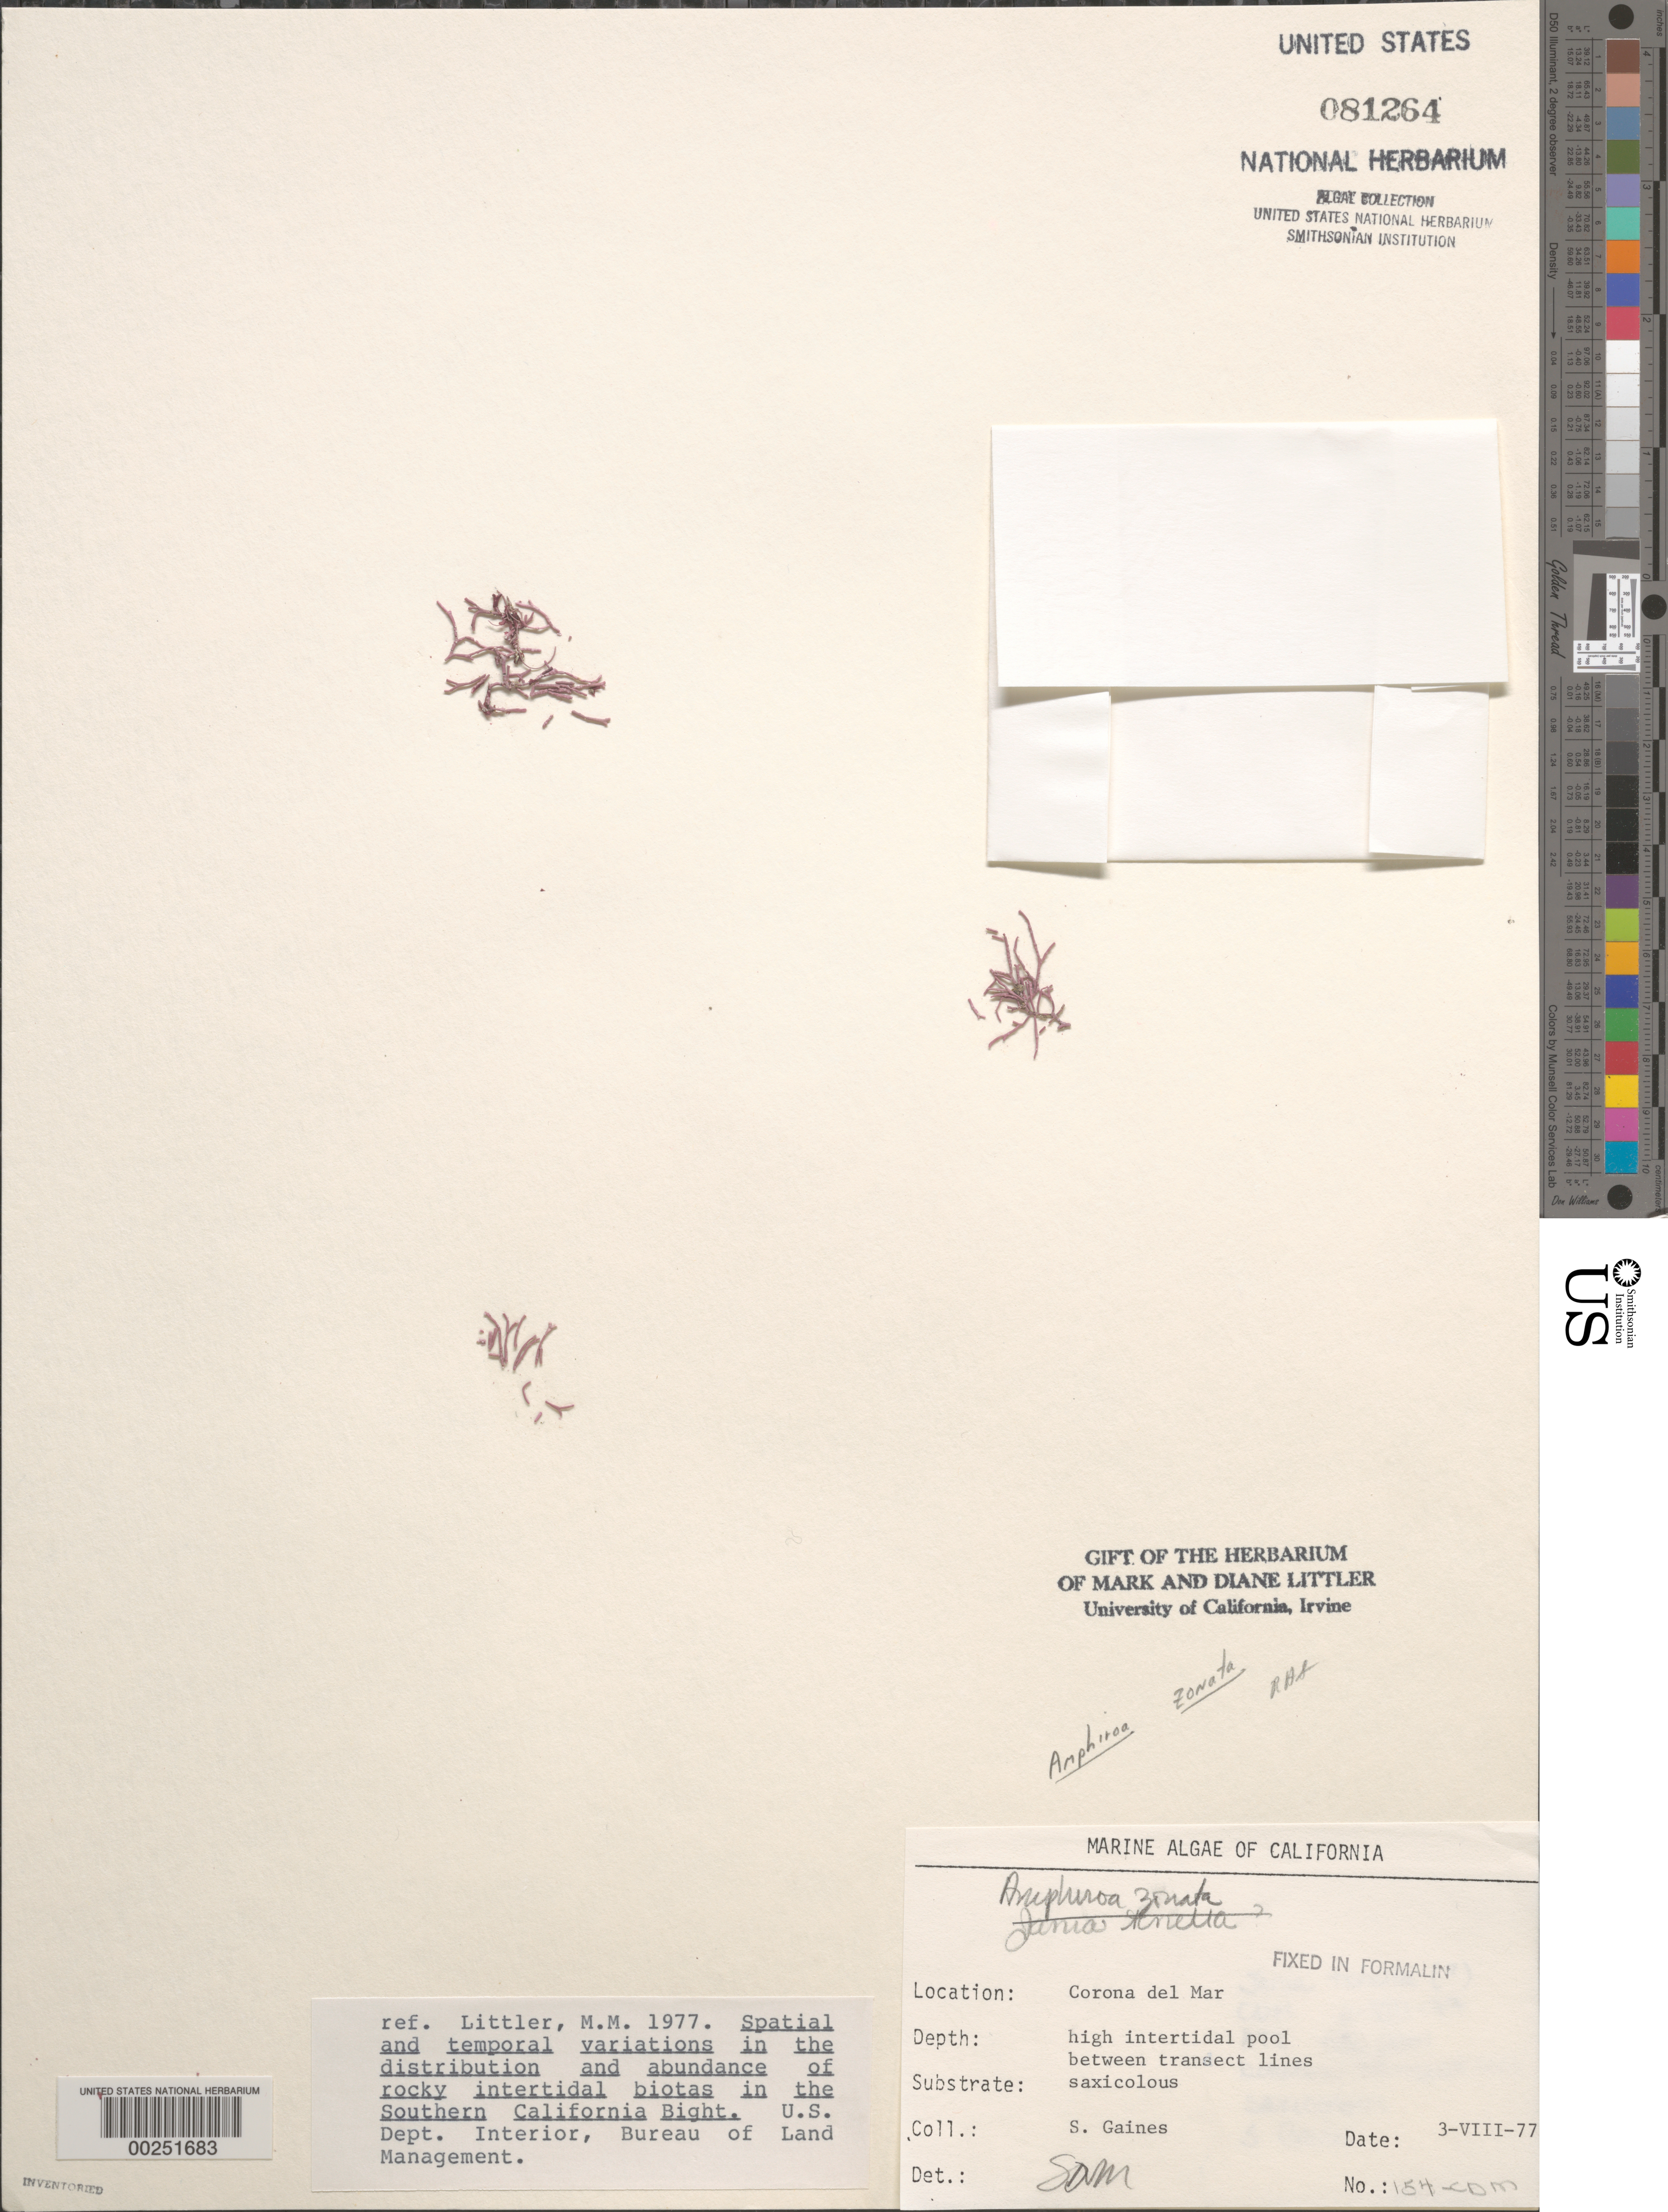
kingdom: Plantae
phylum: Rhodophyta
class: Florideophyceae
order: Corallinales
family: Lithophyllaceae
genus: Amphiroa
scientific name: Amphiroa beauvoisii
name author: J.V.Lamouroux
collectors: S. Gaines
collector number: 154-cdm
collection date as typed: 03 Aug 1977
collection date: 1977-08-03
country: United States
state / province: California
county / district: Orange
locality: Corona del Mar, mouth of Morning Canyon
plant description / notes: BLM-SOCALBIGHT Rocky Intertidal Survey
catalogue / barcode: US 81264